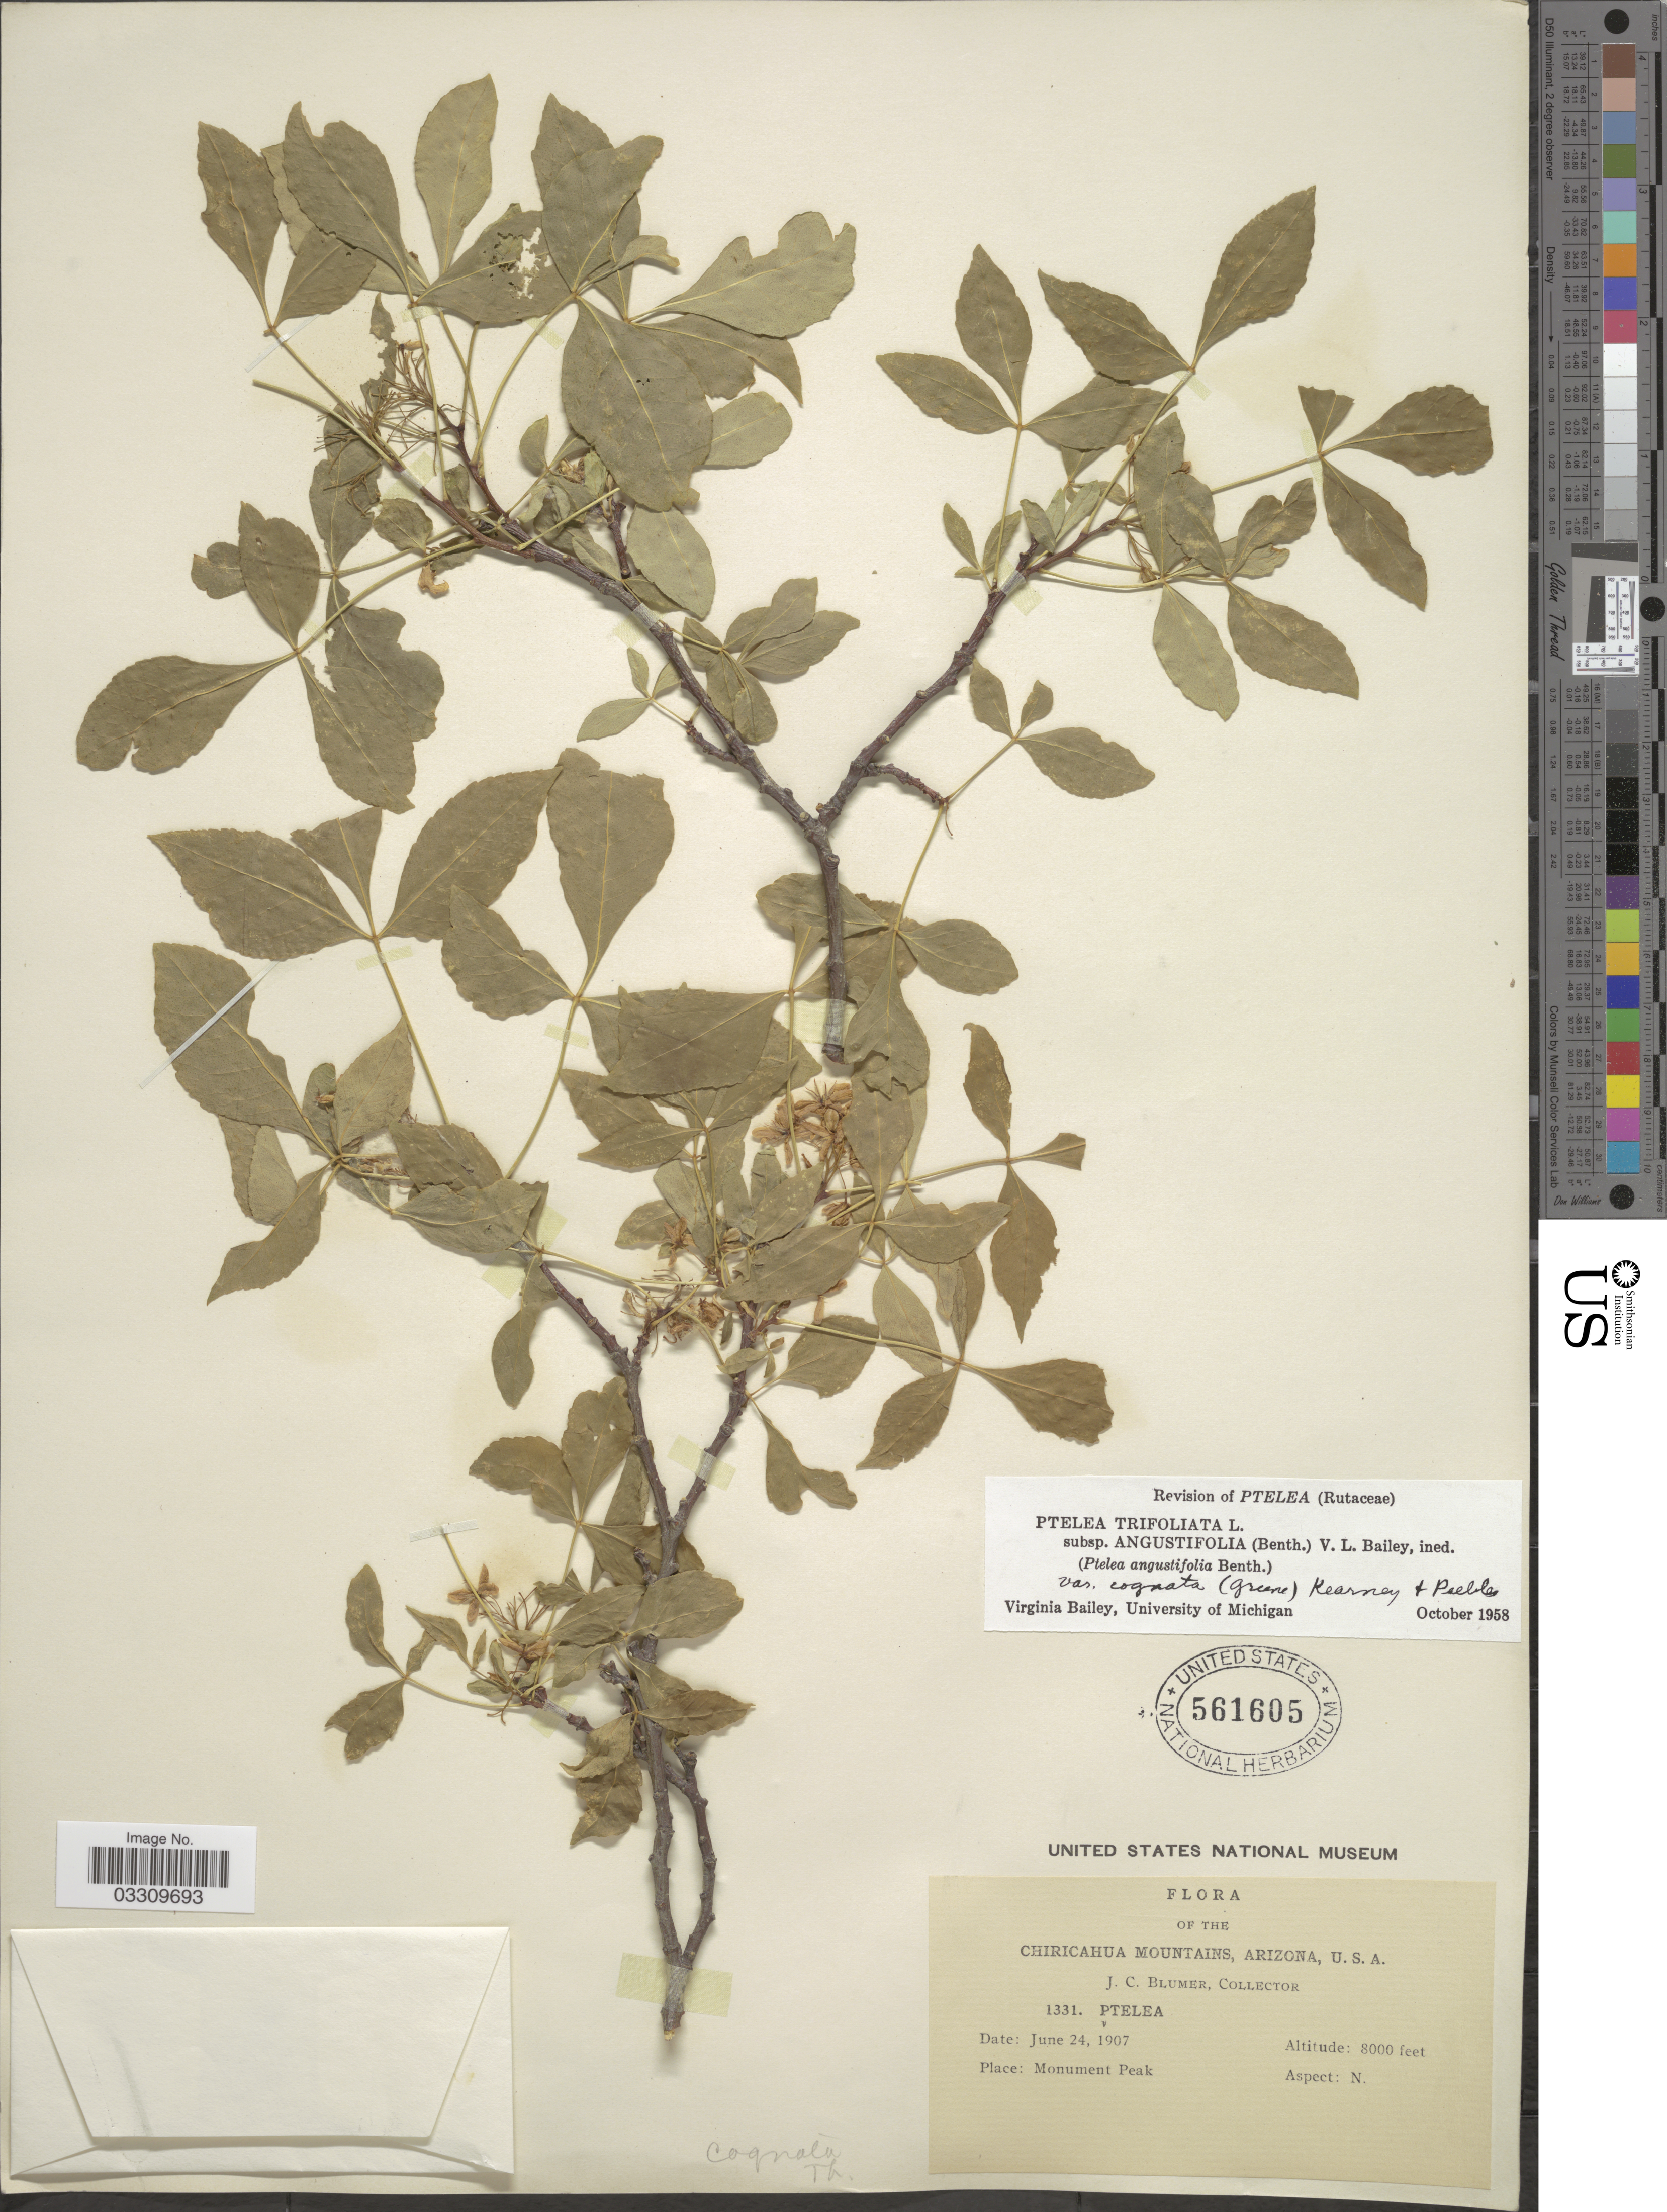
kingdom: Plantae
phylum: Tracheophyta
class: Magnoliopsida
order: Sapindales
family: Rutaceae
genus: Ptelea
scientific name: Ptelea trifoliata var. cognata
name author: (Greene) V. L. Bailey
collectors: J. C. Blumer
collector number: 1331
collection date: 1907-06-24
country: United States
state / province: Arizona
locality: Chiricahua Mountains, Monument Peak.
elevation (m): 2438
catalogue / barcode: US 561605